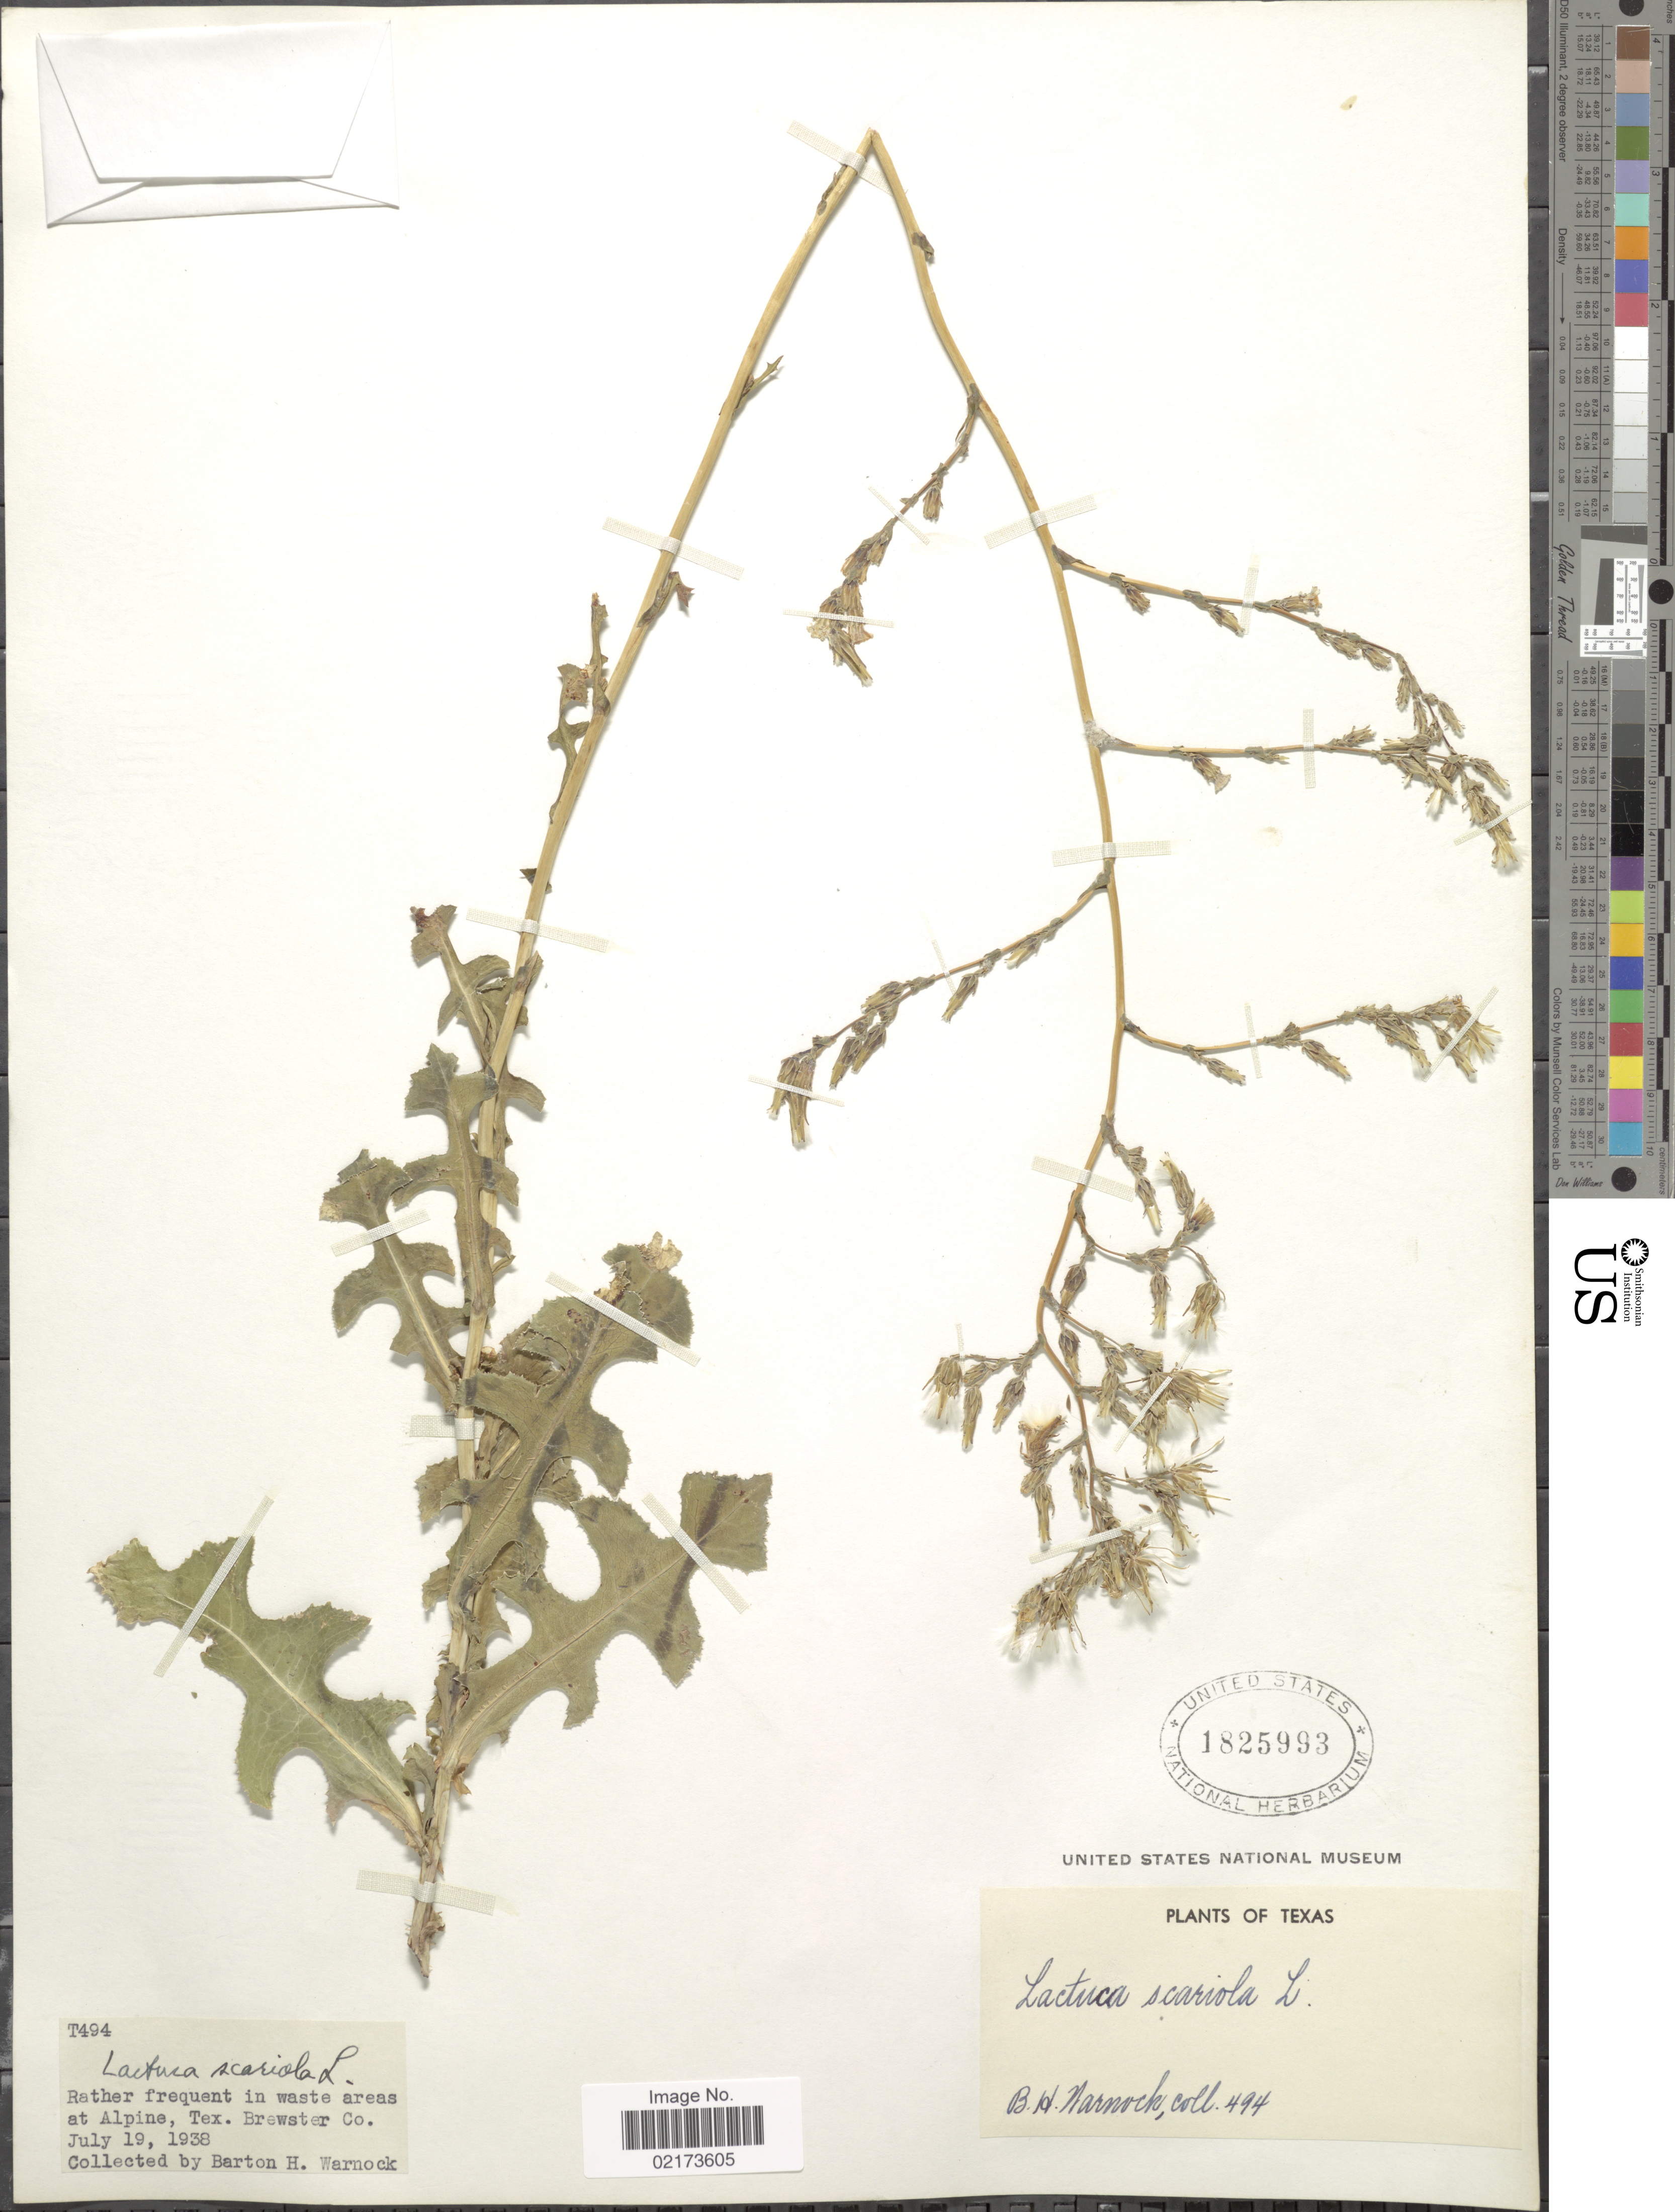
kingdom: Plantae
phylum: Tracheophyta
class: Magnoliopsida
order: Asterales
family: Asteraceae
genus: Lactuca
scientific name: Lactuca serriola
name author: L.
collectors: B. H. Warnock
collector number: T494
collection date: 1938-07-19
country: United States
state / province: Texas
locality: Alpine, Tex., Brewster Co.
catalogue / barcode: US 1825993